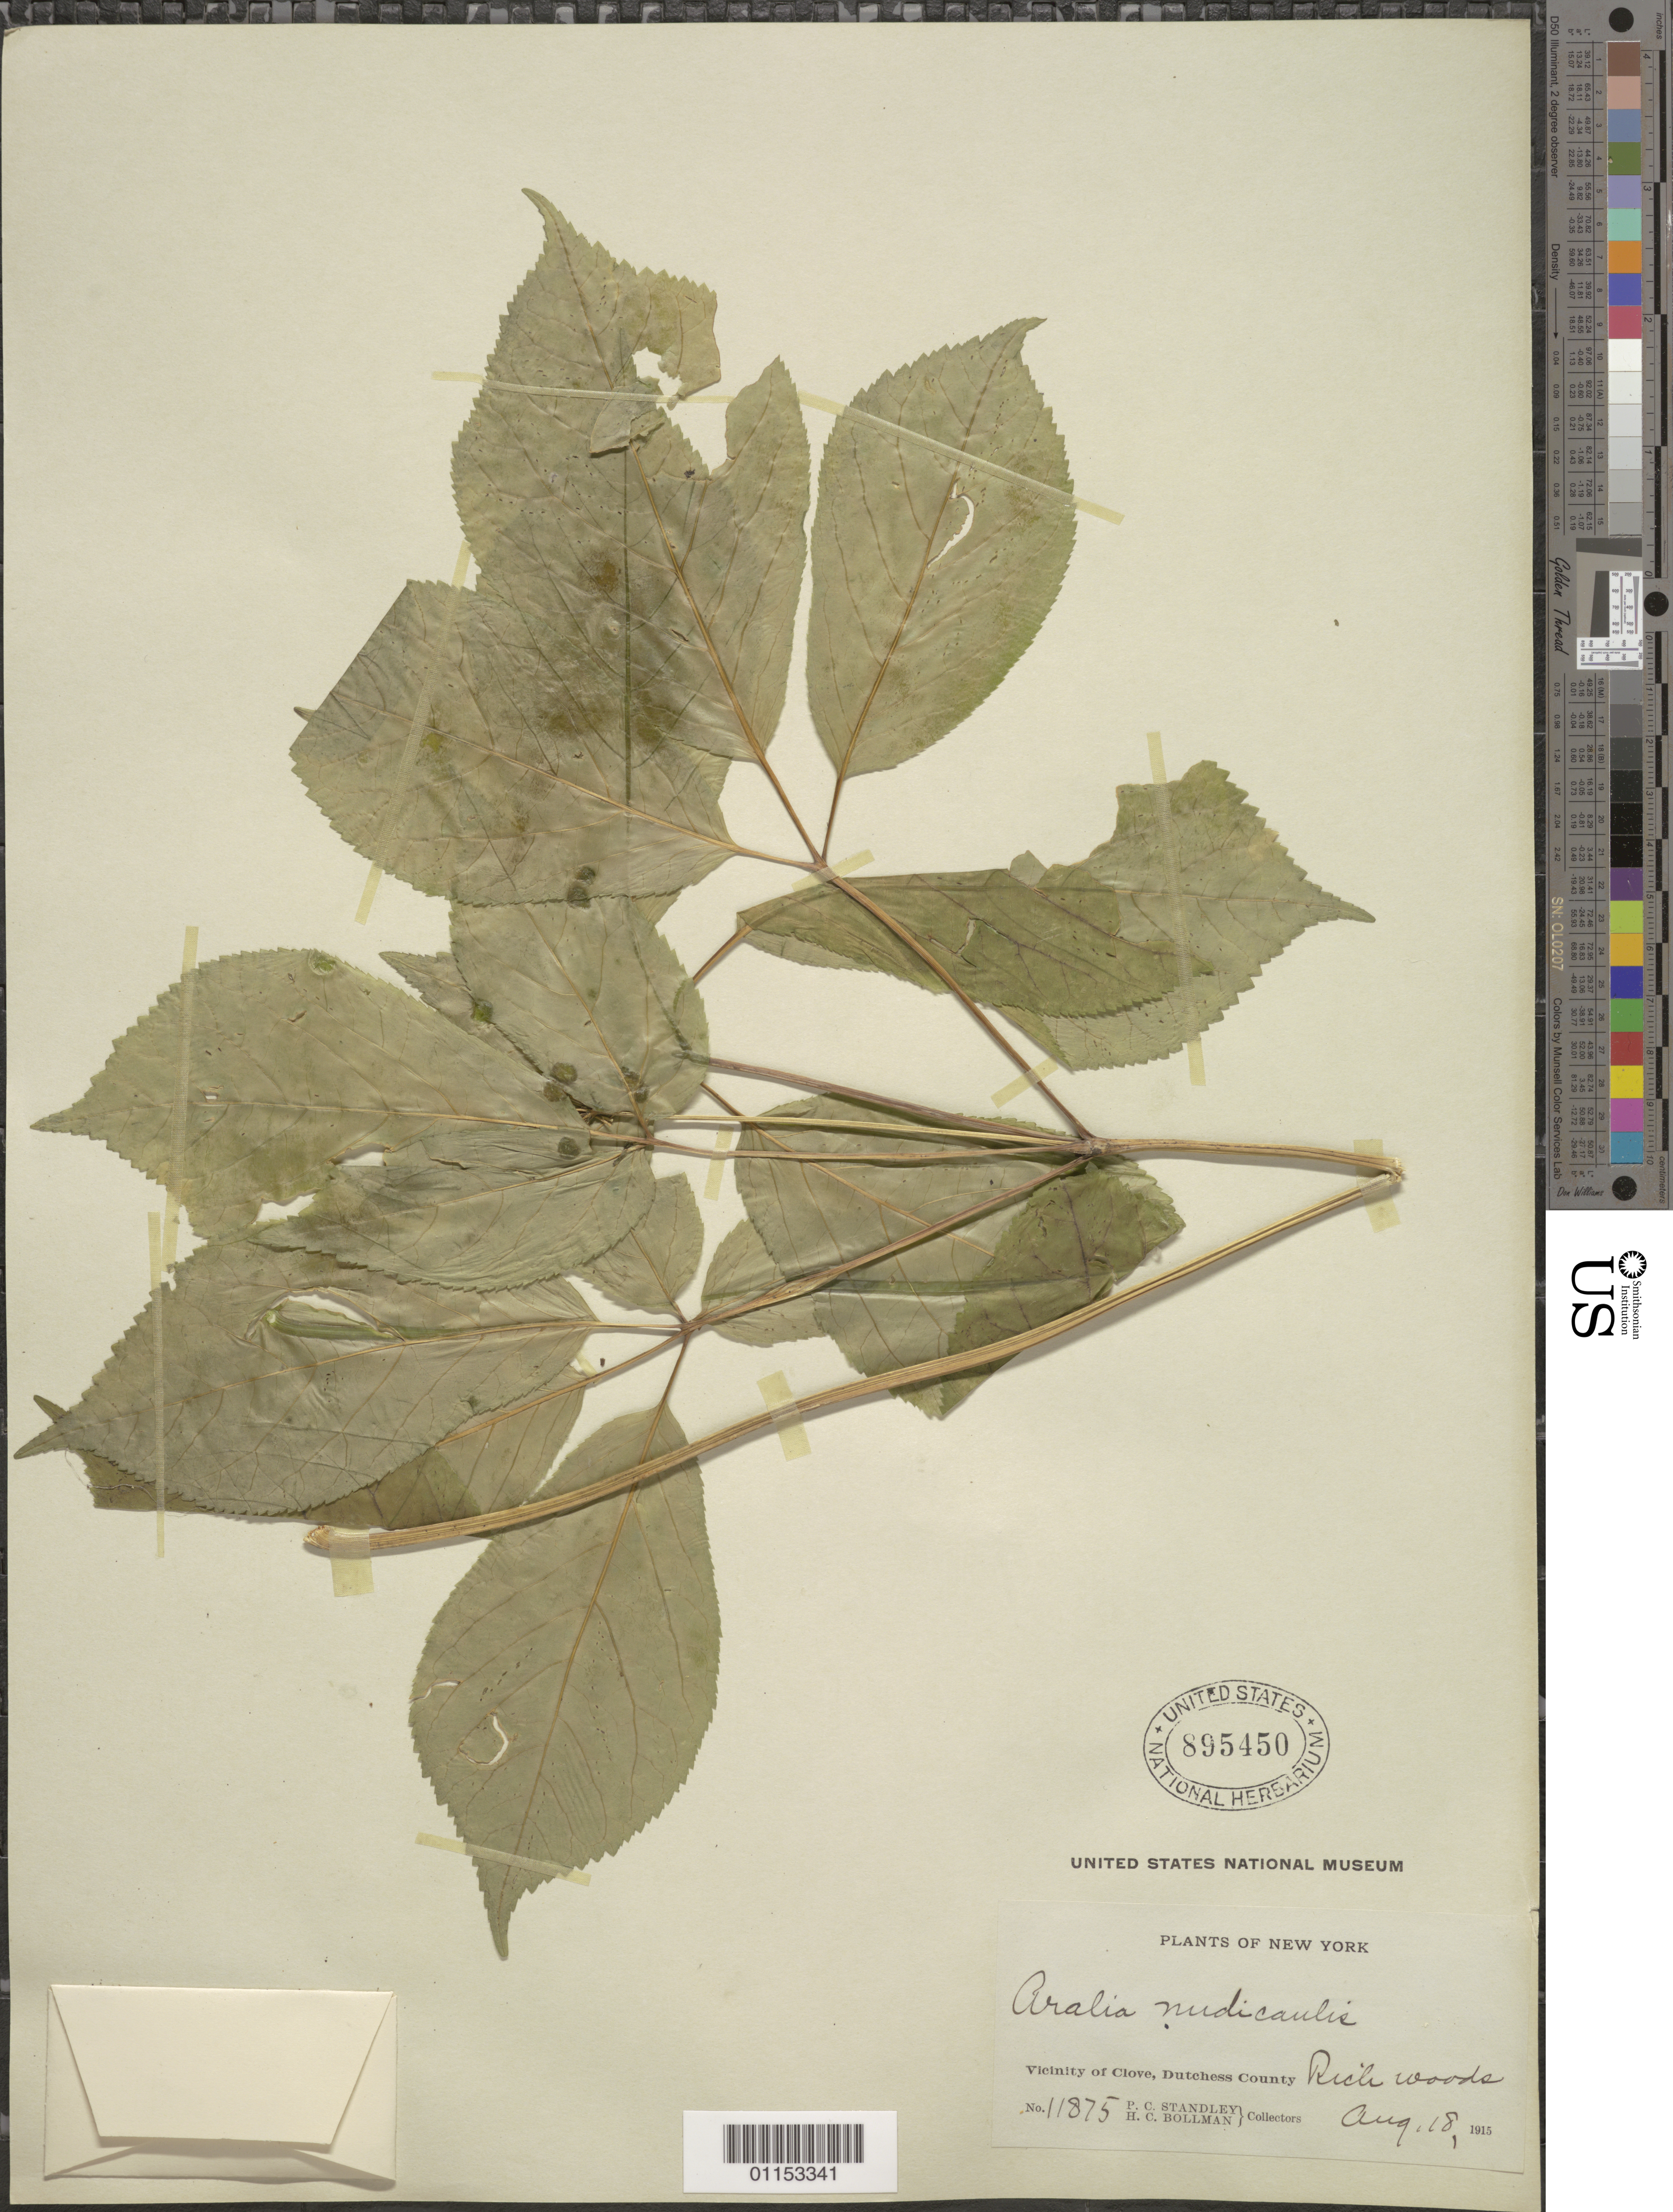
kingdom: Plantae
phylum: Tracheophyta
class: Magnoliopsida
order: Apiales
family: Araliaceae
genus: Aralia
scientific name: Aralia nudicaulis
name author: L.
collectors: P. C. Standley & H. C. Bollman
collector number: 11875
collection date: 1915-08-18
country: United States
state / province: New York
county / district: Dutchess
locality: Vicinity of Clove.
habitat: Rich woods.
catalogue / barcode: US 895450